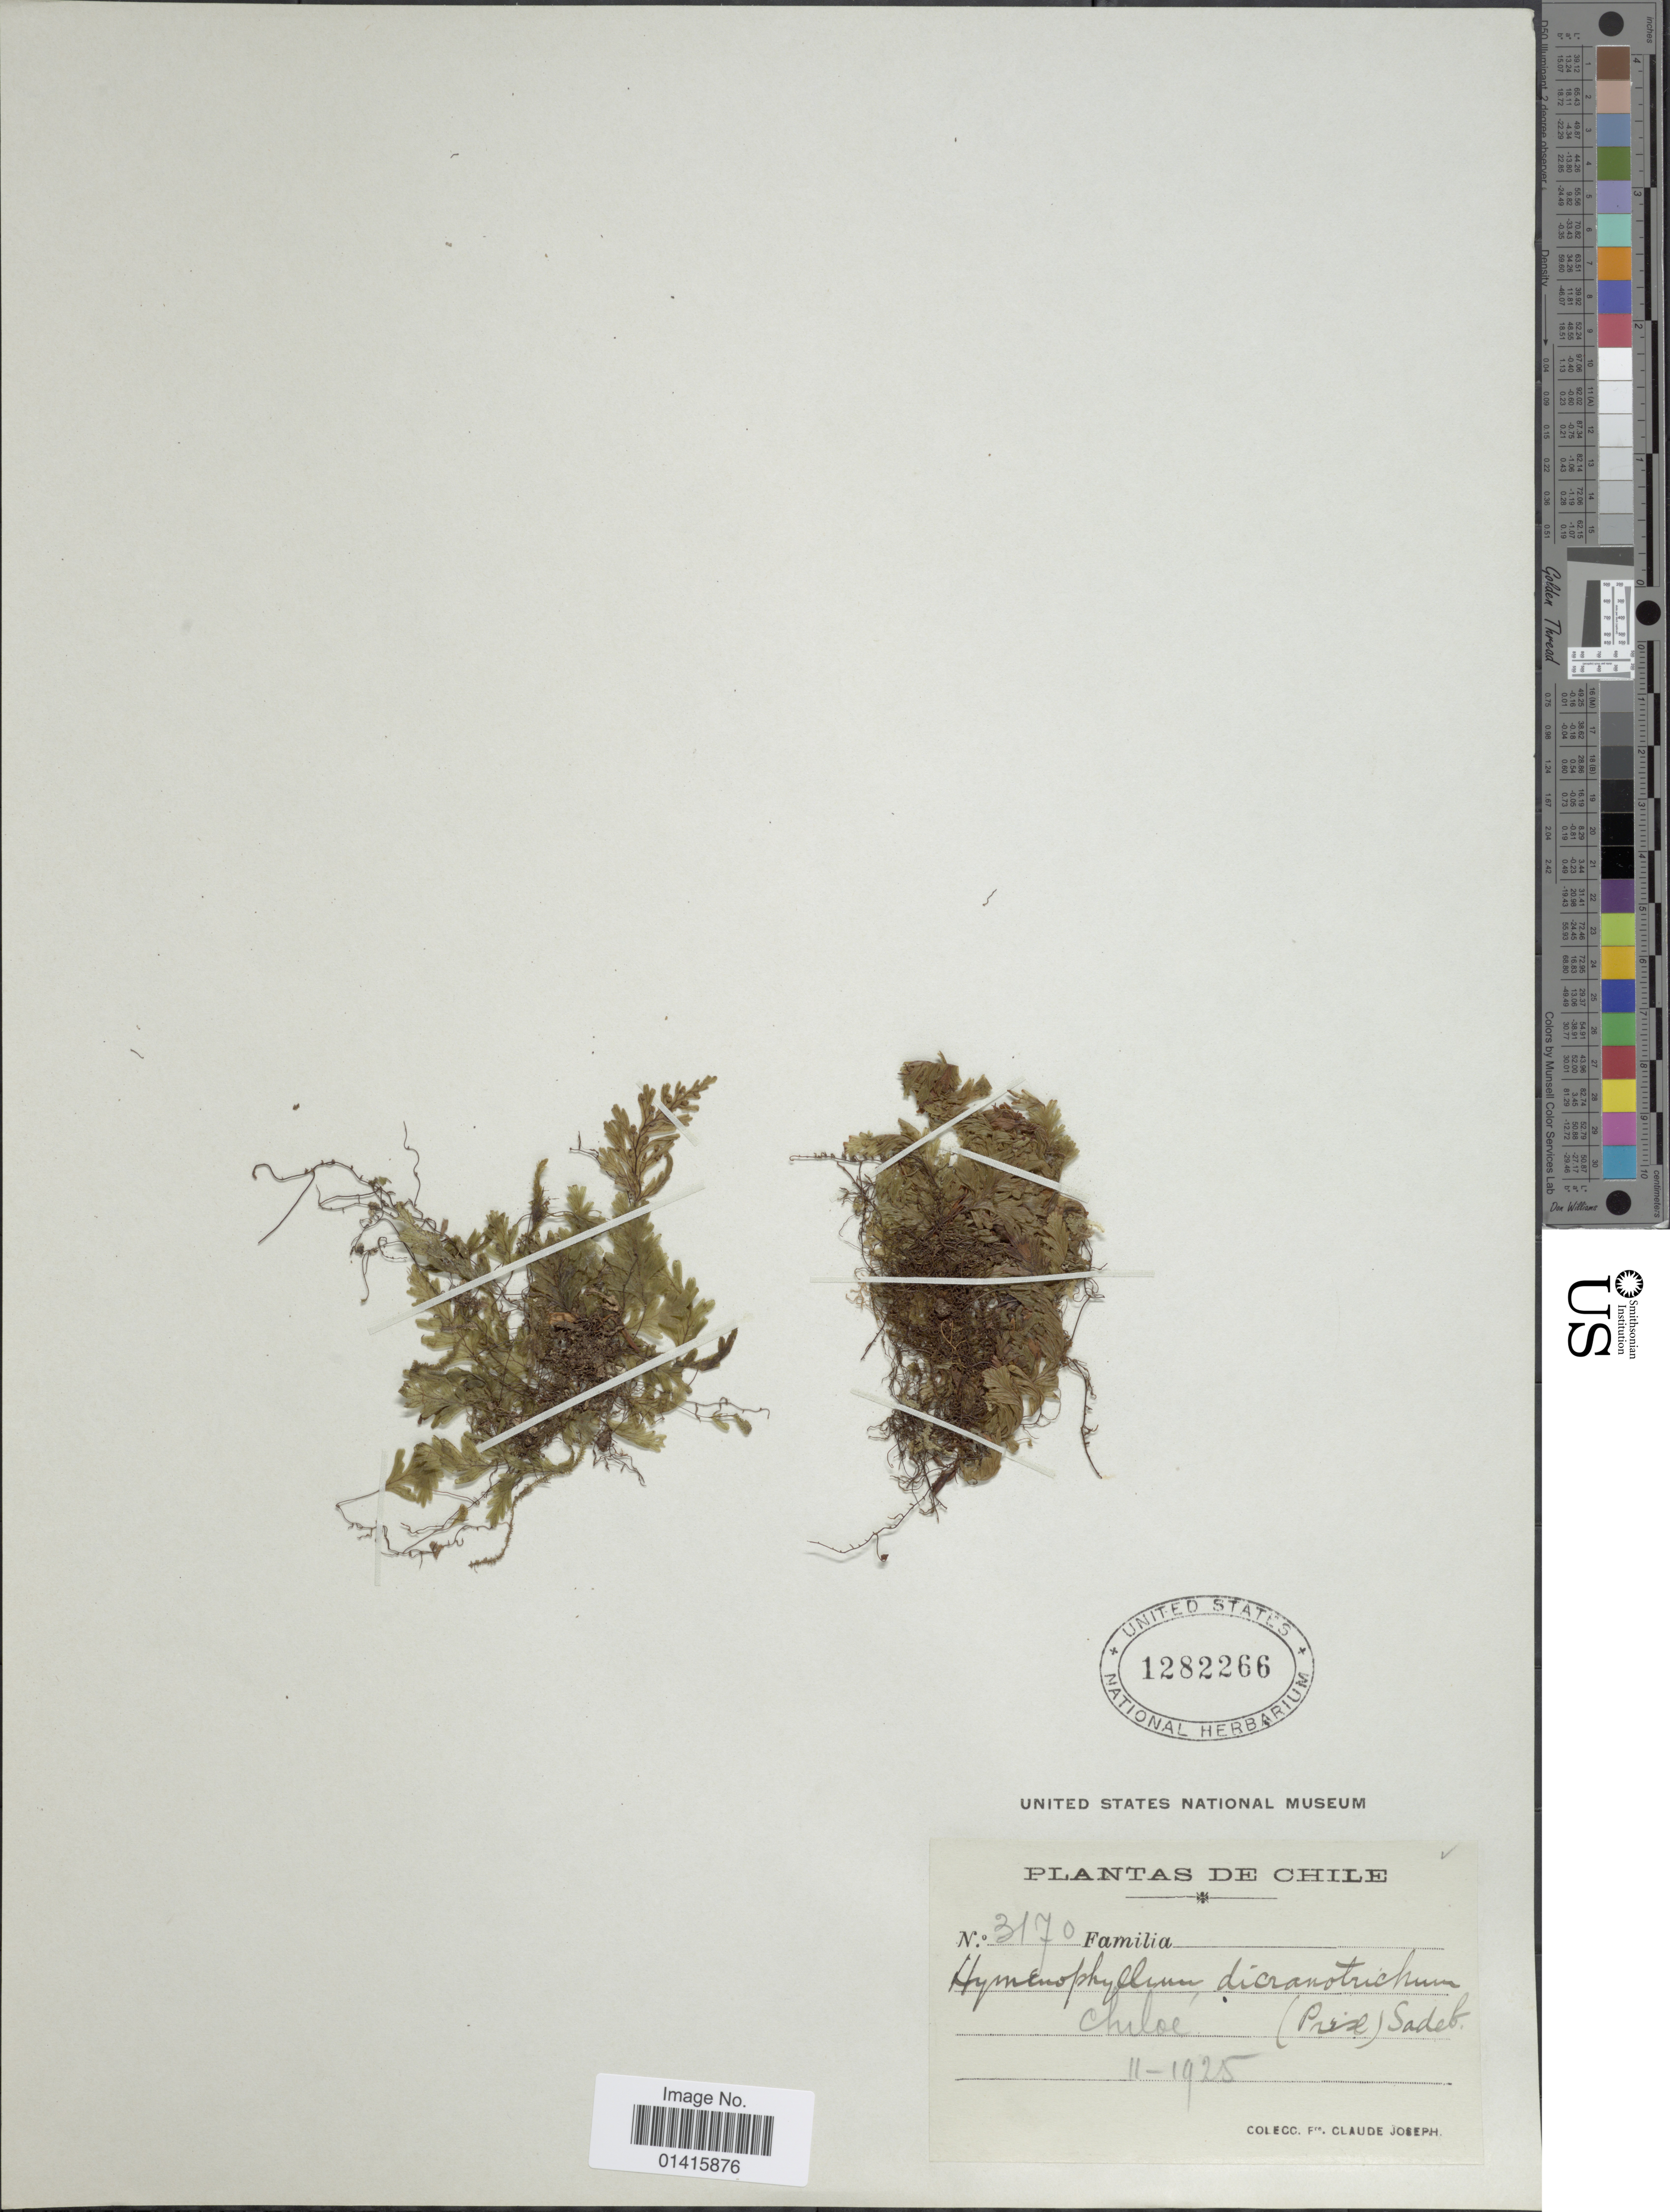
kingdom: Plantae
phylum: Tracheophyta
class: Polypodiopsida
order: Hymenophyllales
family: Hymenophyllaceae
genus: Hymenophyllum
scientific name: Hymenophyllum dicranotrichum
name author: (C. Presl) Sadeb.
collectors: Frere Claude Joseph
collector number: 3170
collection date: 1925-02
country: Chile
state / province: Arica y Parinacota (XV)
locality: Chiloé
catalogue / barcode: US 1282266